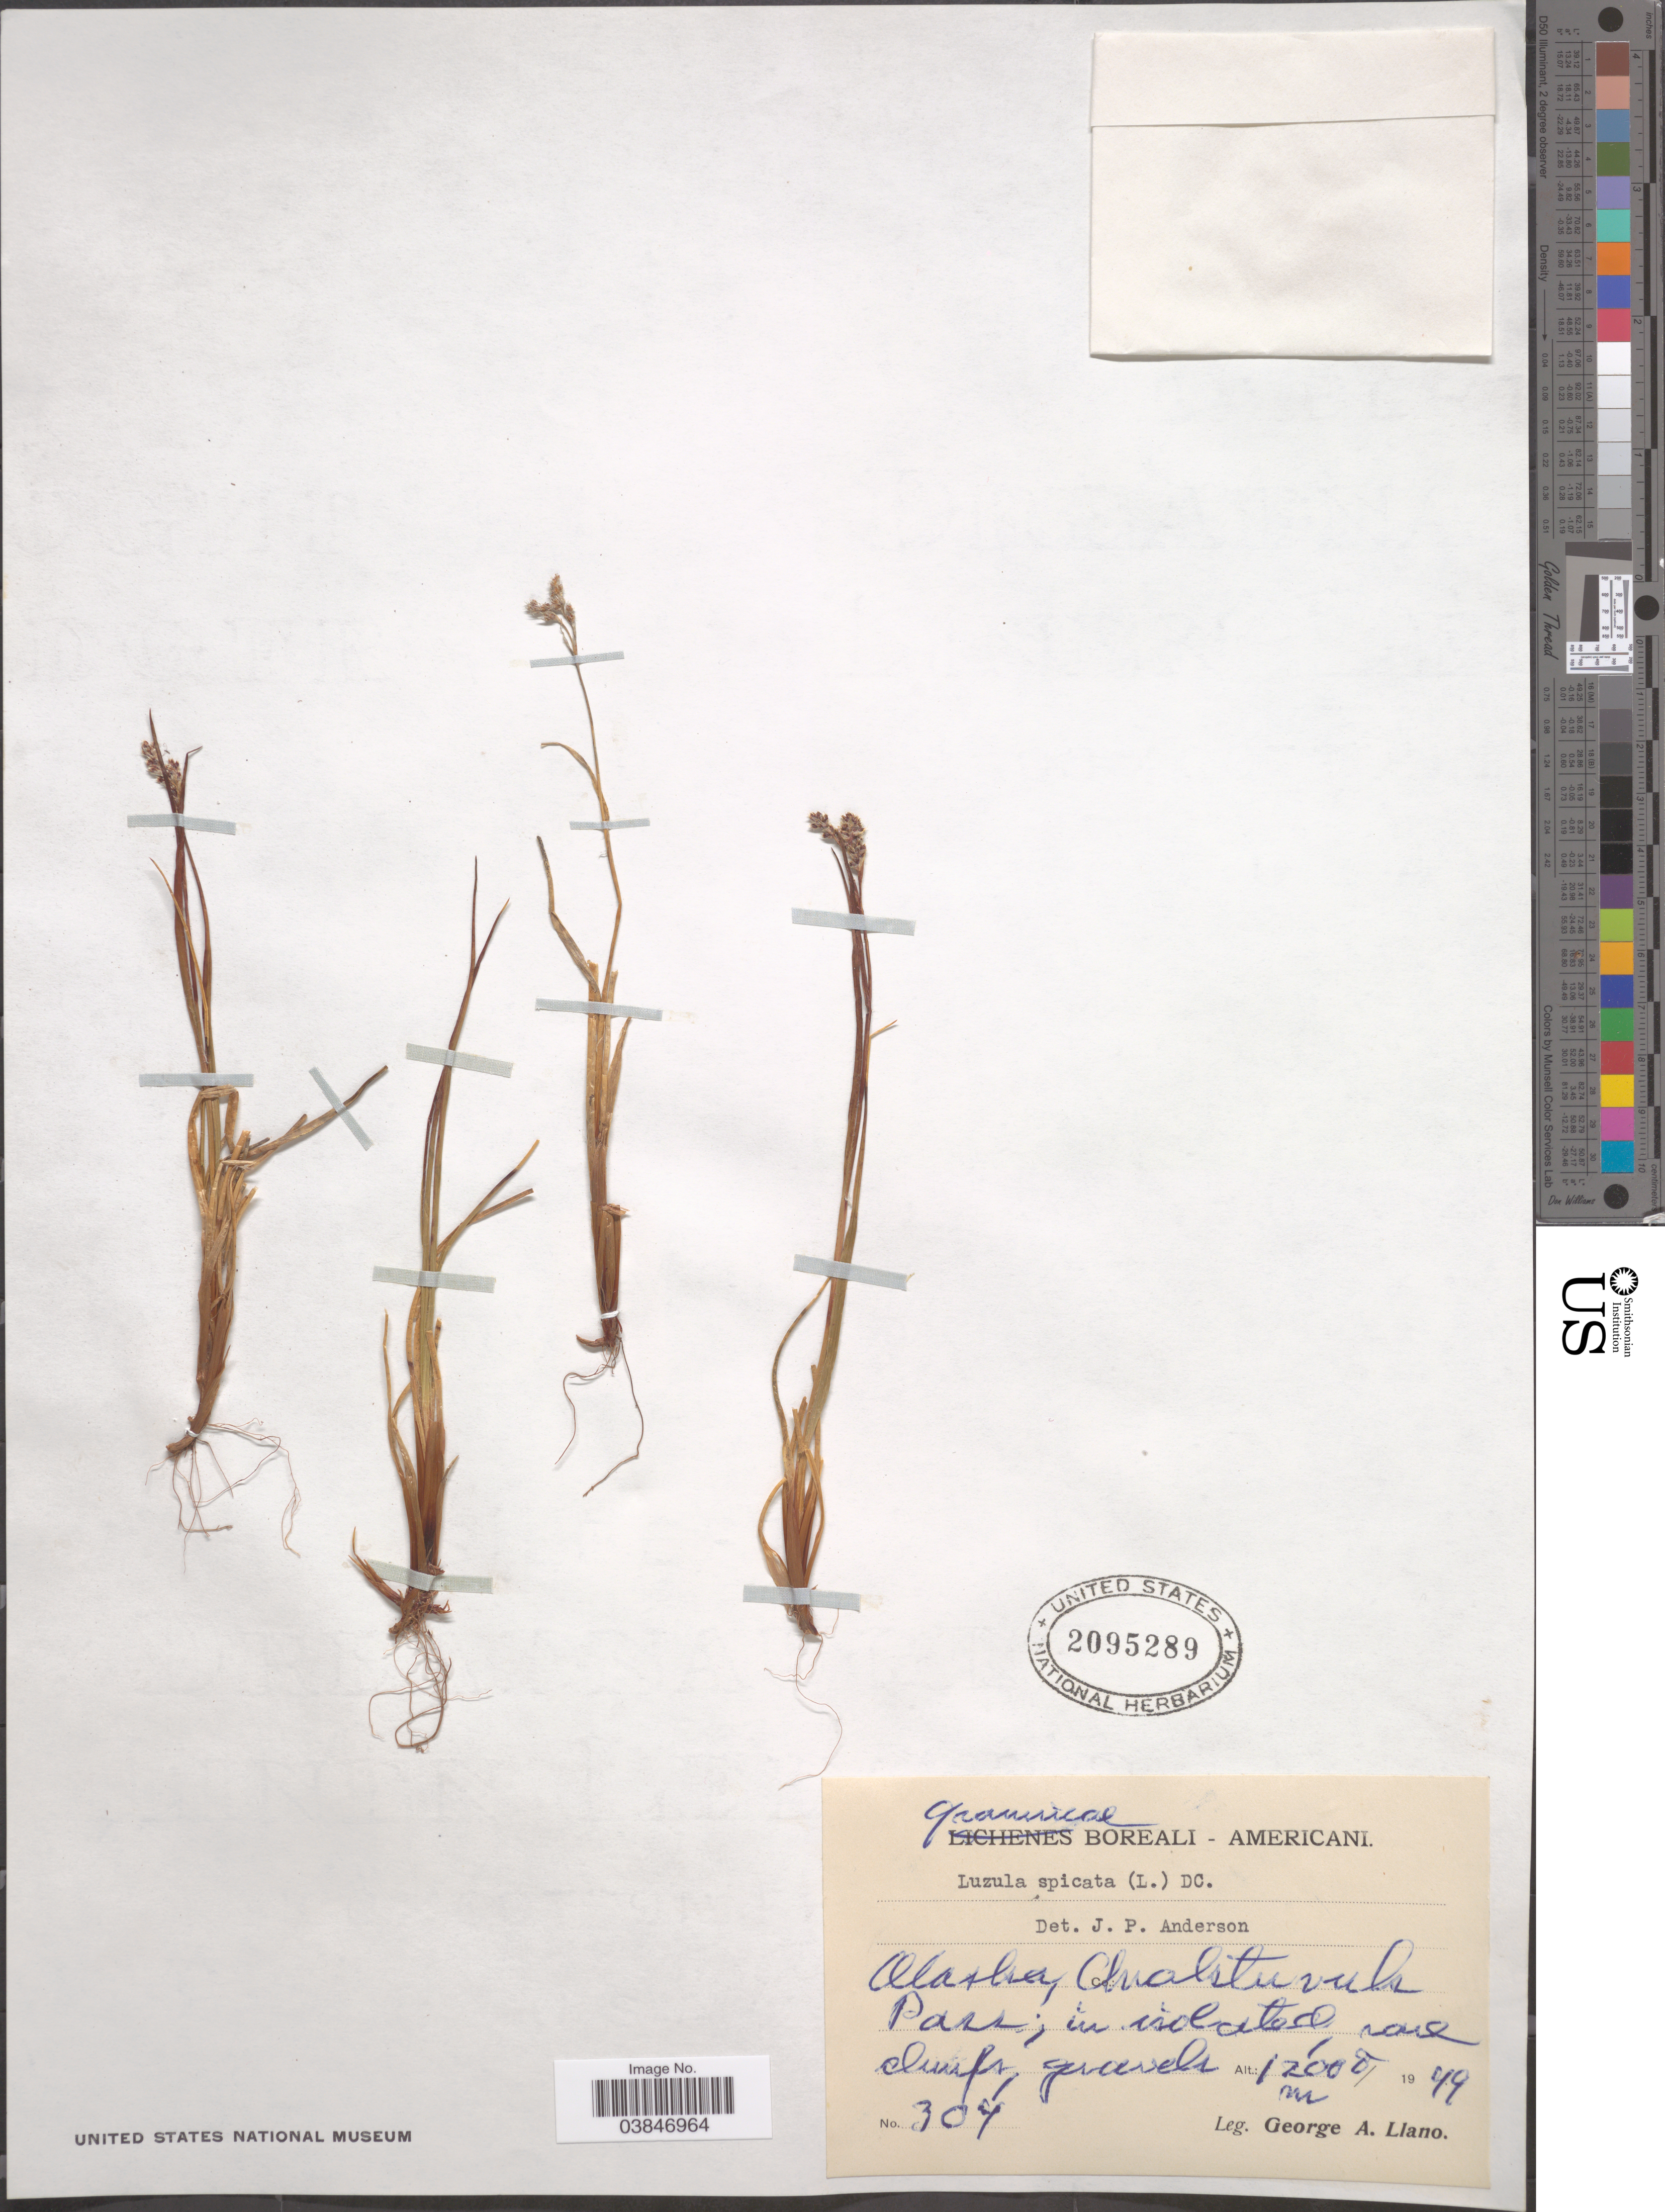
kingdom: Plantae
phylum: Tracheophyta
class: Liliopsida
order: Poales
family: Juncaceae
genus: Luzula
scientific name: Luzula spicata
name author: (L.) DC.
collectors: G. Llano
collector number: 304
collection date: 1949-08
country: United States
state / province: Alaska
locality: Anaktuvuk Pass.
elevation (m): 1200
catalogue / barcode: US 2095289